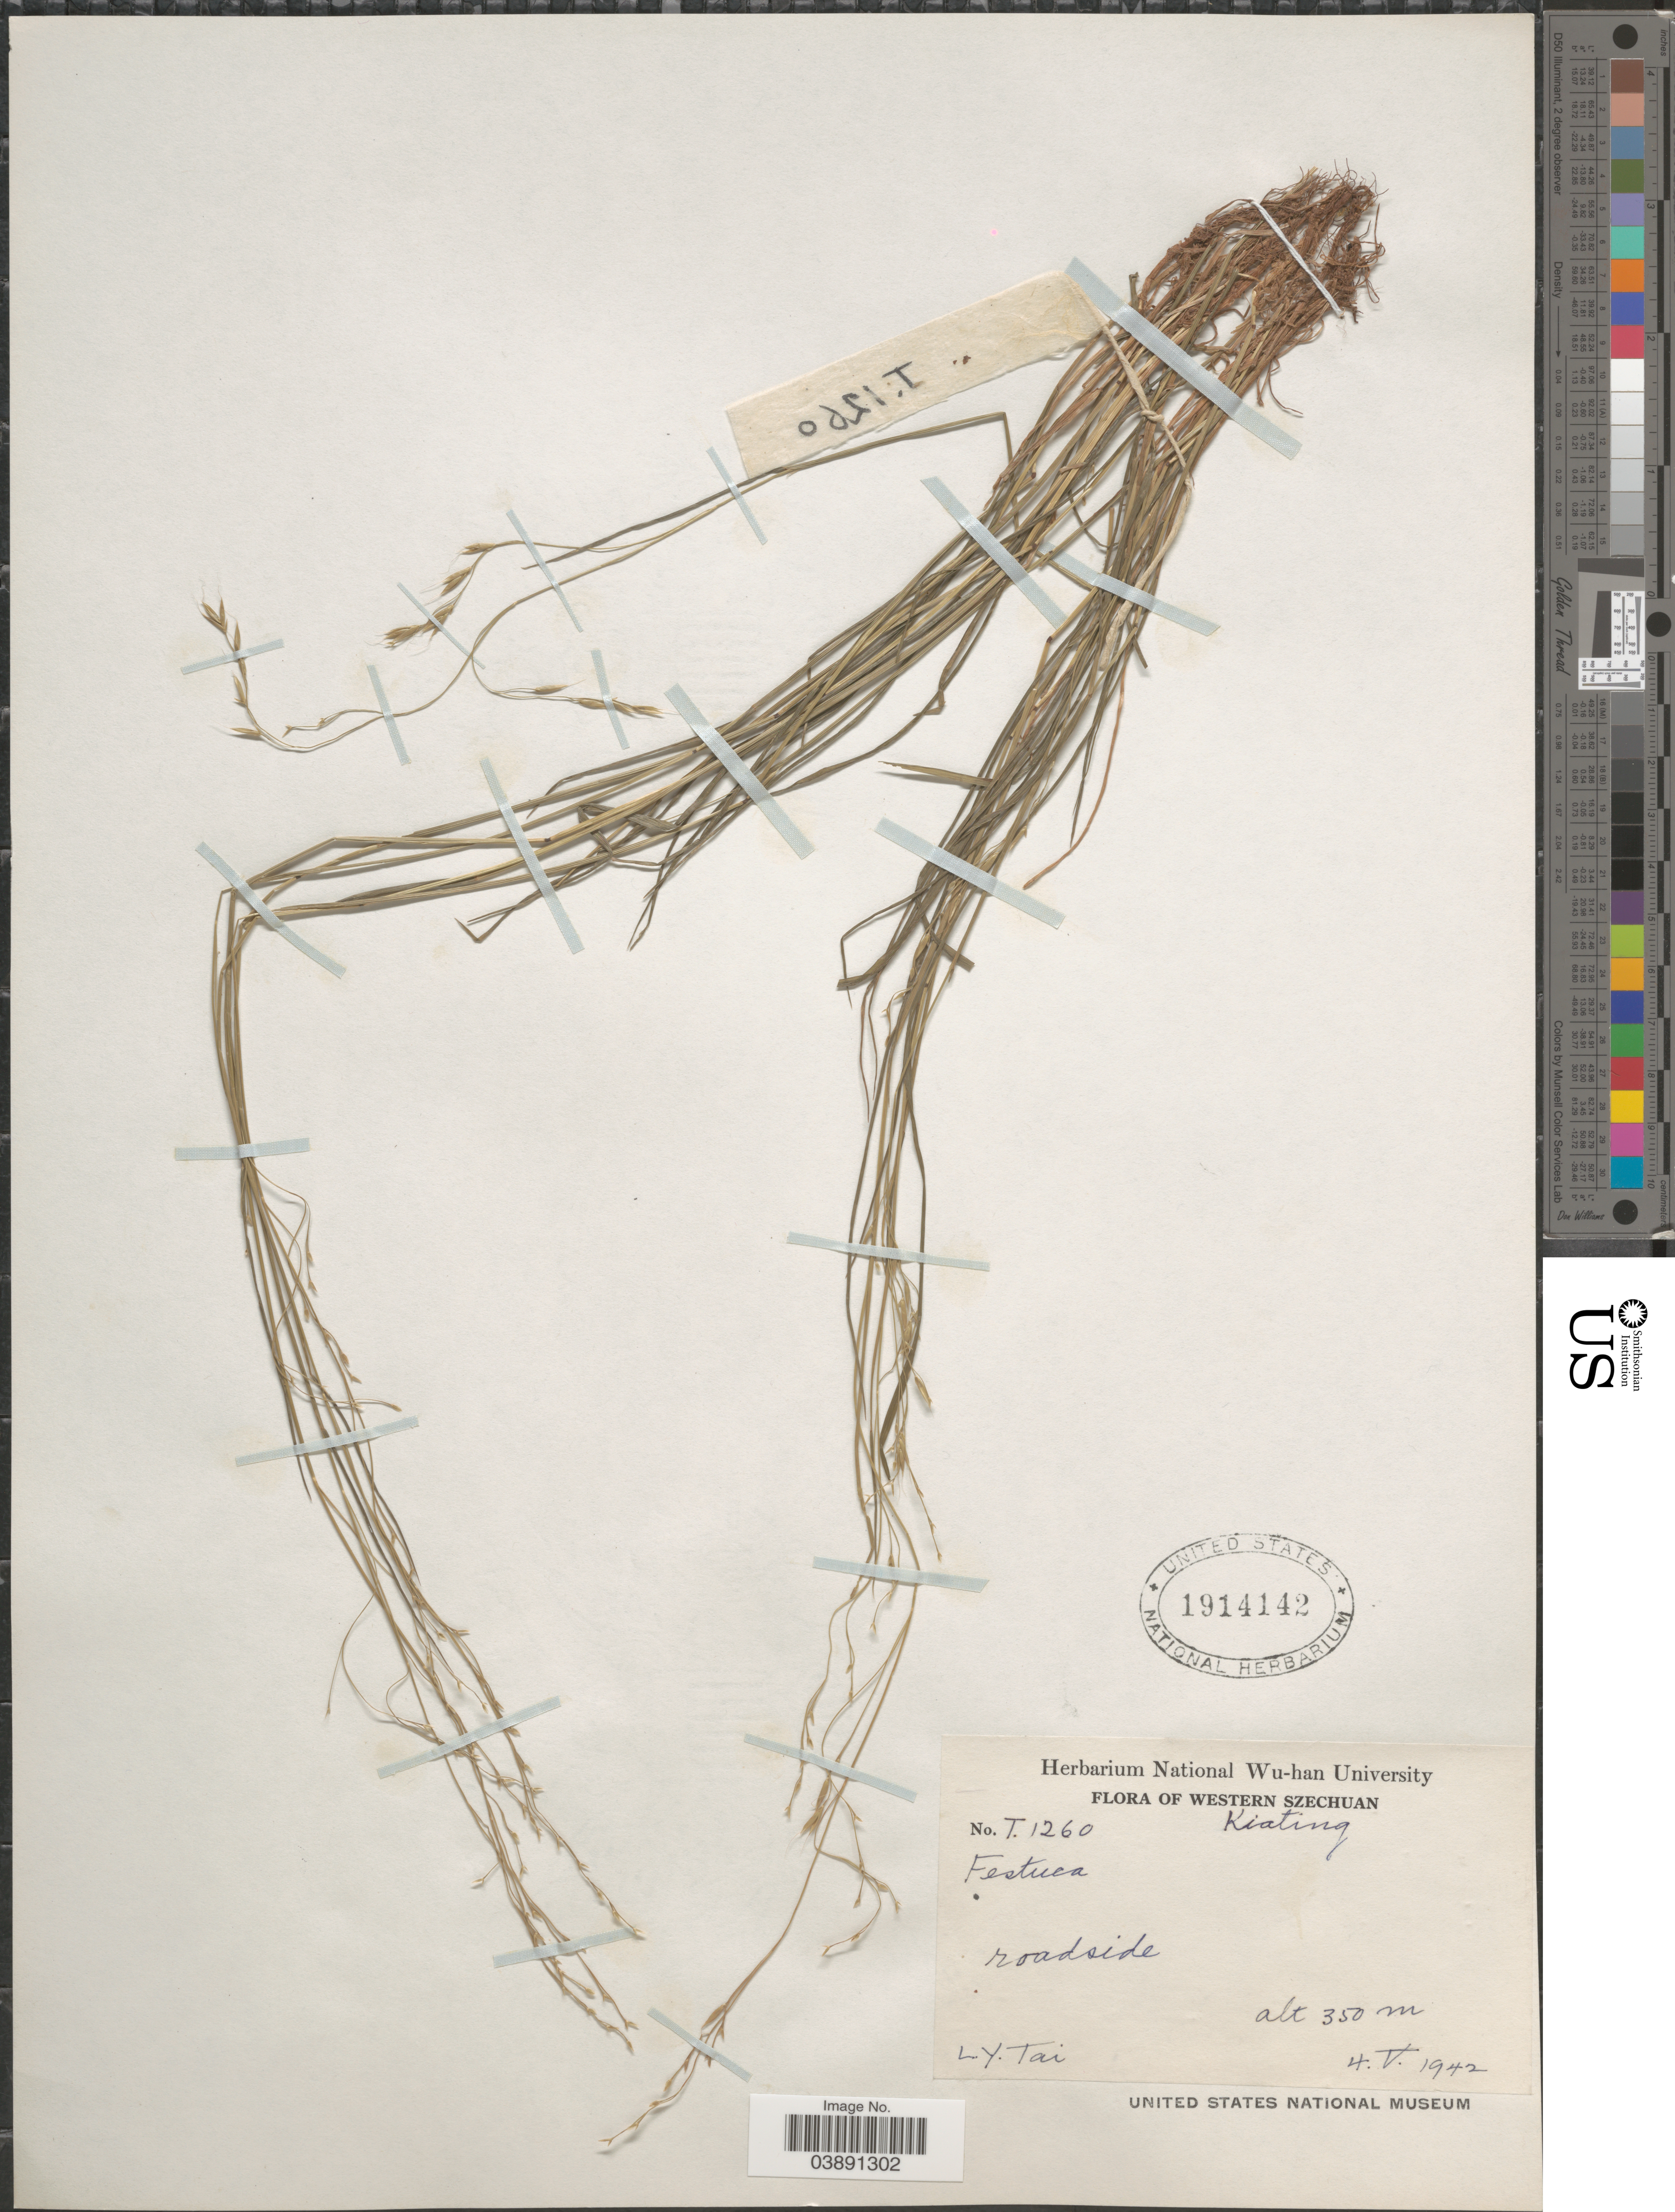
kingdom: Plantae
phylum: Tracheophyta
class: Liliopsida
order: Poales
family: Poaceae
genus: Festuca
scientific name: Festuca sp.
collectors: L. Tai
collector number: T 1260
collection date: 1942-05-04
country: China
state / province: Sichuan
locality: Western Szechuan. Kiating.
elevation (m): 350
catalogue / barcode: US 1914142